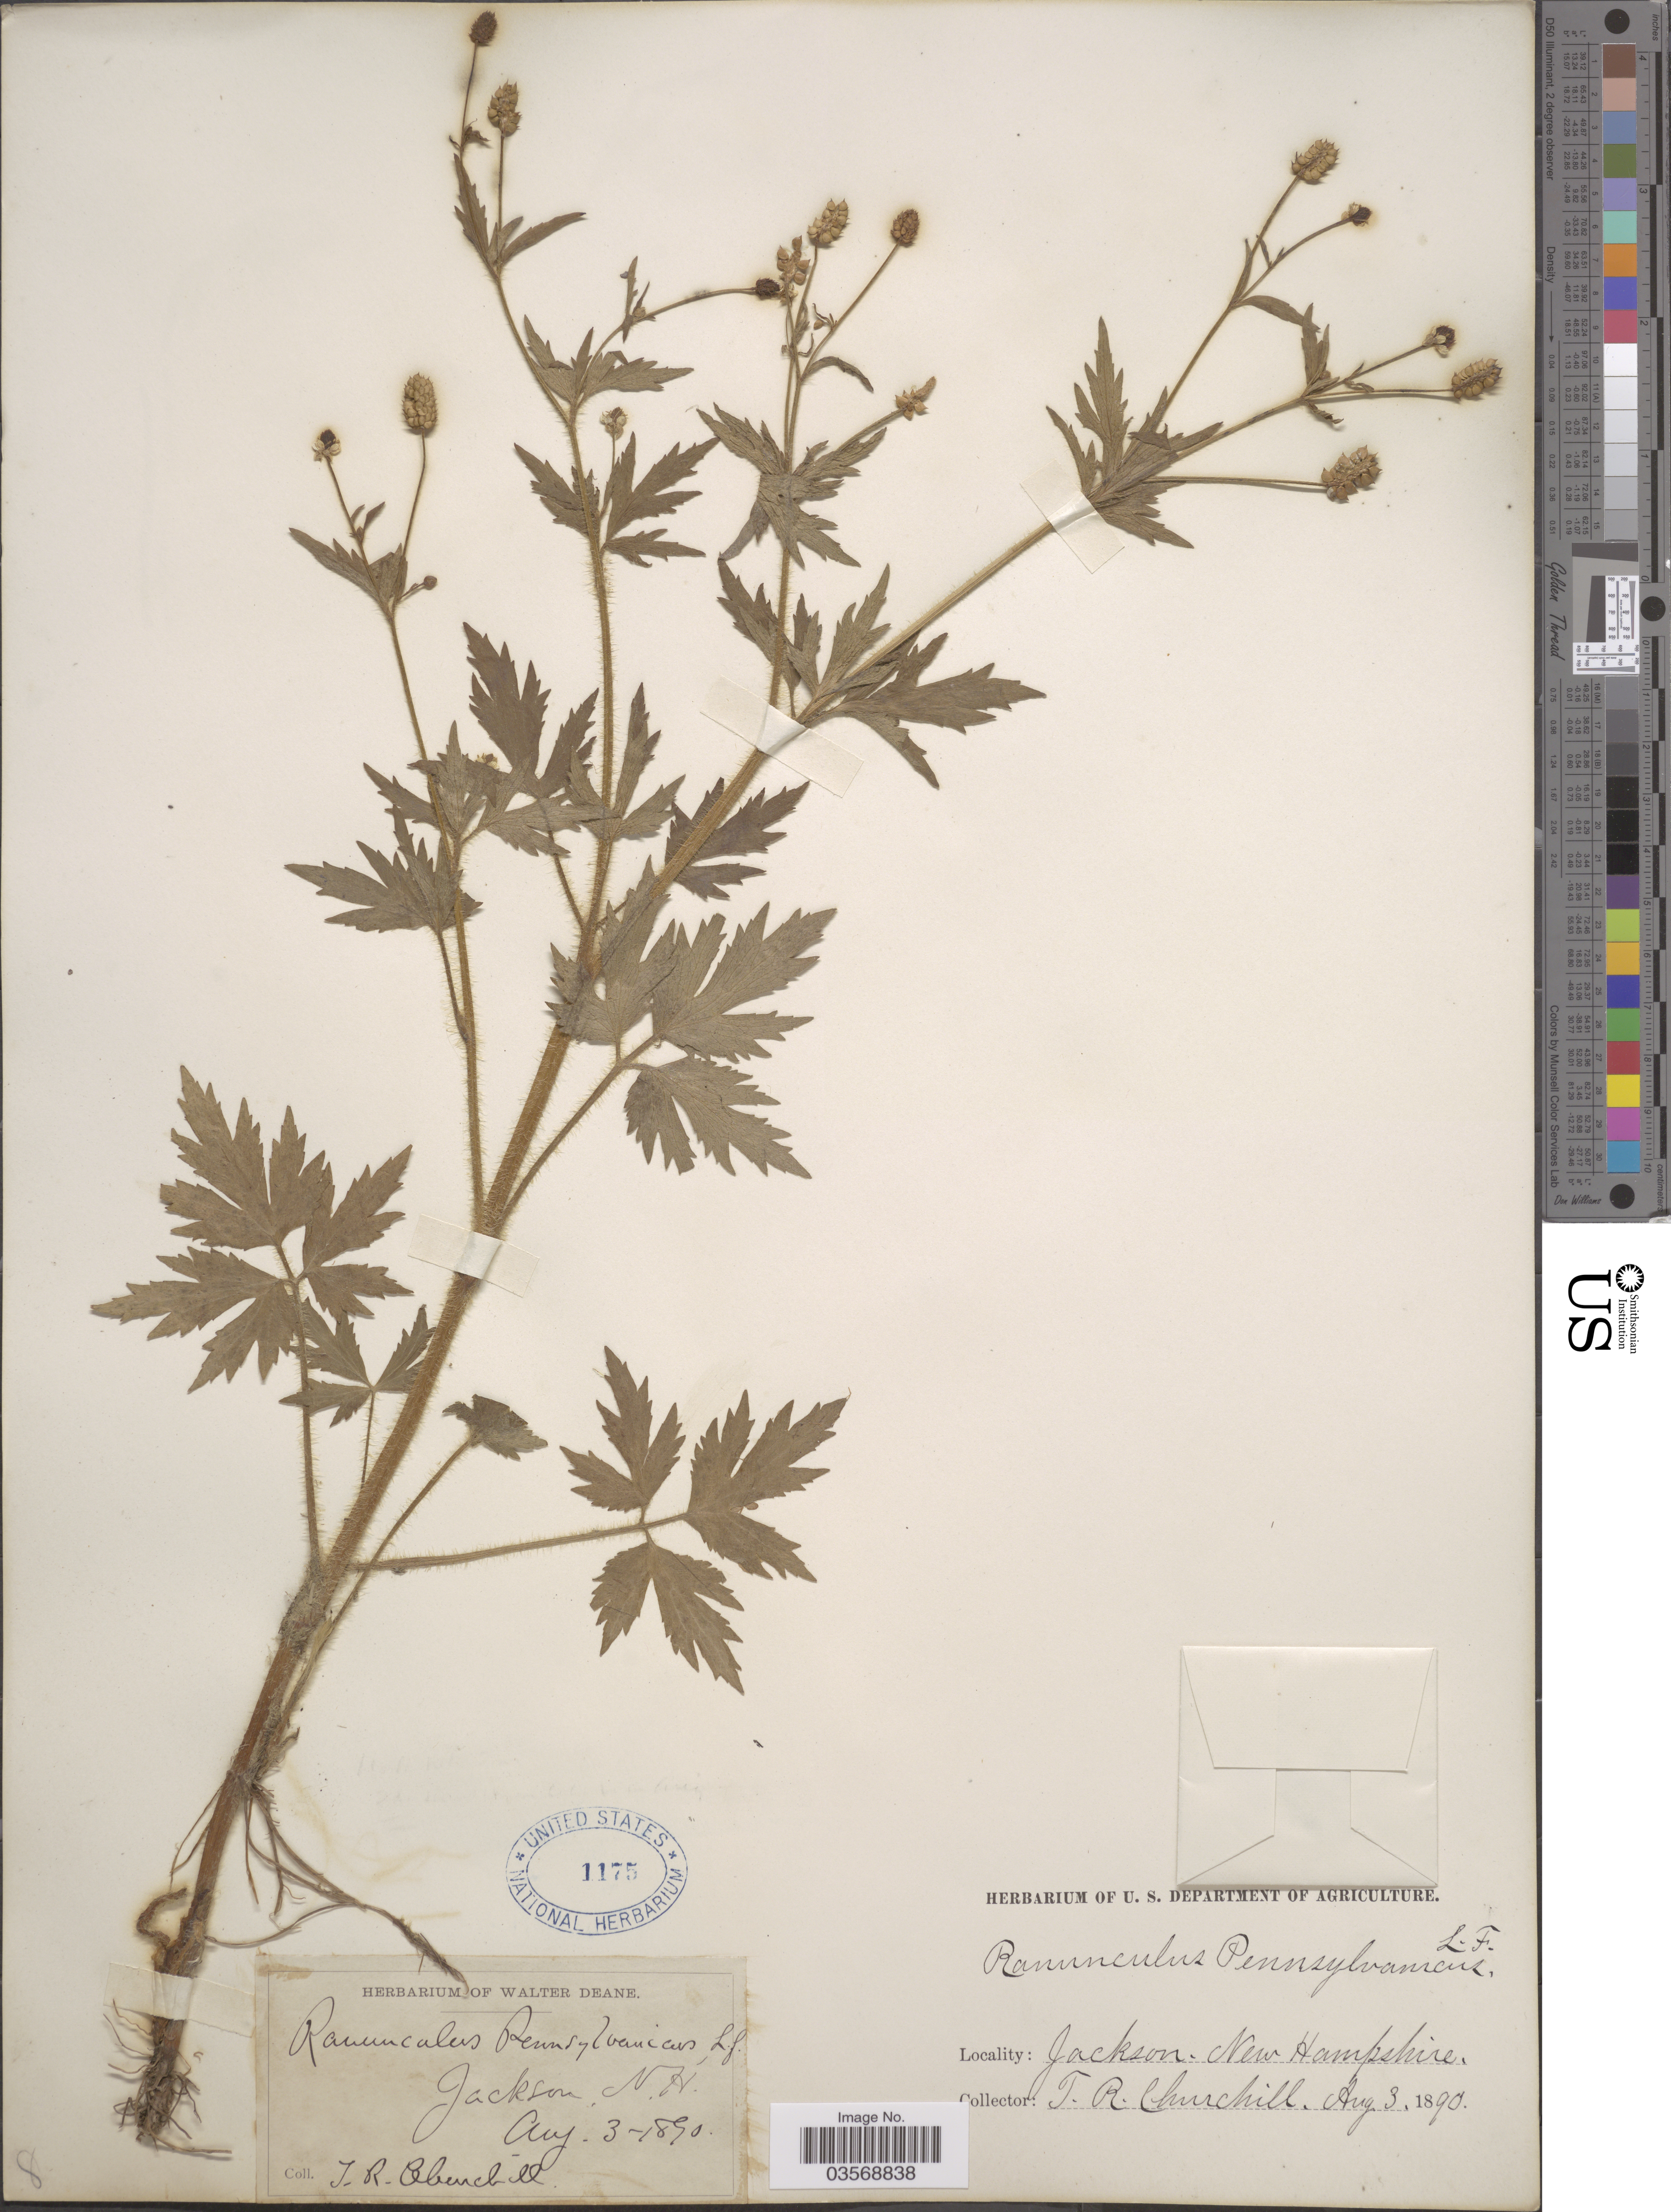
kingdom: Plantae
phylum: Tracheophyta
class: Magnoliopsida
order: Ranunculales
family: Ranunculaceae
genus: Ranunculus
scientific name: Ranunculus pensylvanicus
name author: L. f.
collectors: T. Churchill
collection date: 1890-08-03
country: United States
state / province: New Hampshire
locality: Jackson.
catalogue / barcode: US 1175